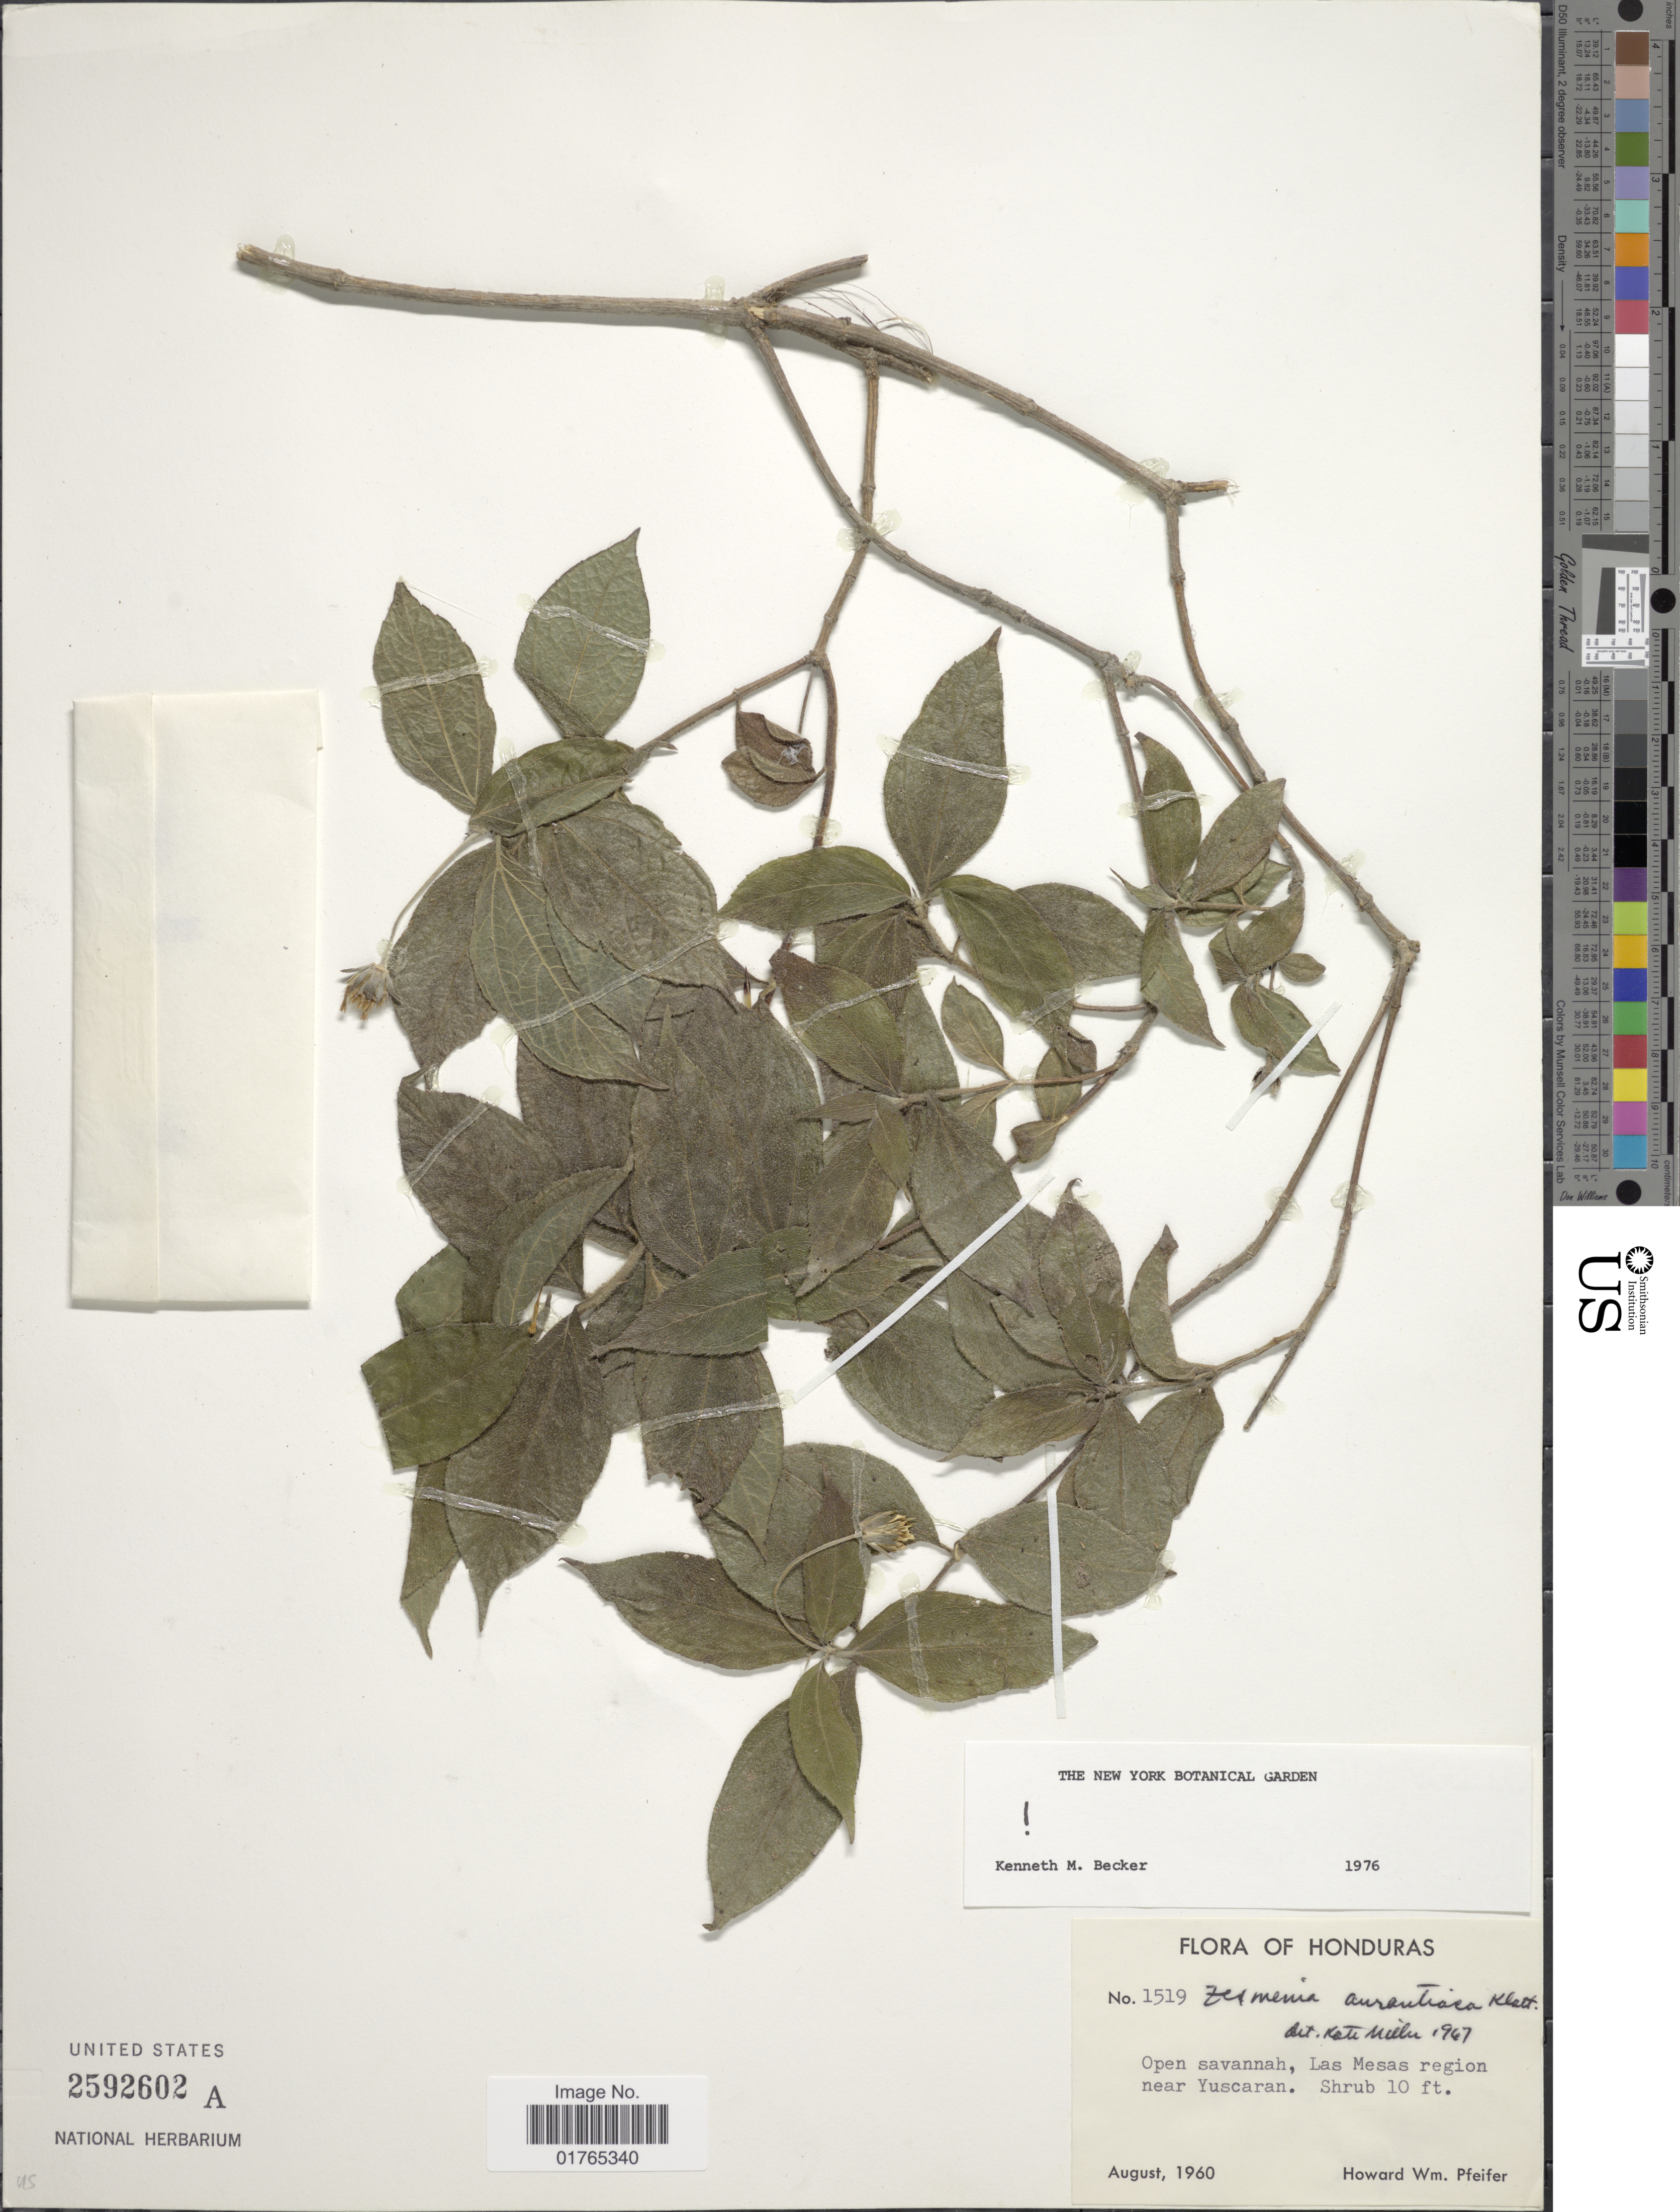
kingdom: Plantae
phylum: Tracheophyta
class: Magnoliopsida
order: Asterales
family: Asteraceae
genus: Wamalchitamia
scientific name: Wamalchitamia aurantiaca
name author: (Klatt) Strother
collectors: H. W. Pfeifer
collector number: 1519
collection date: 1960-08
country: Honduras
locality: Open savnnah, Las Mesas region near Yuscaran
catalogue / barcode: US 2592602A